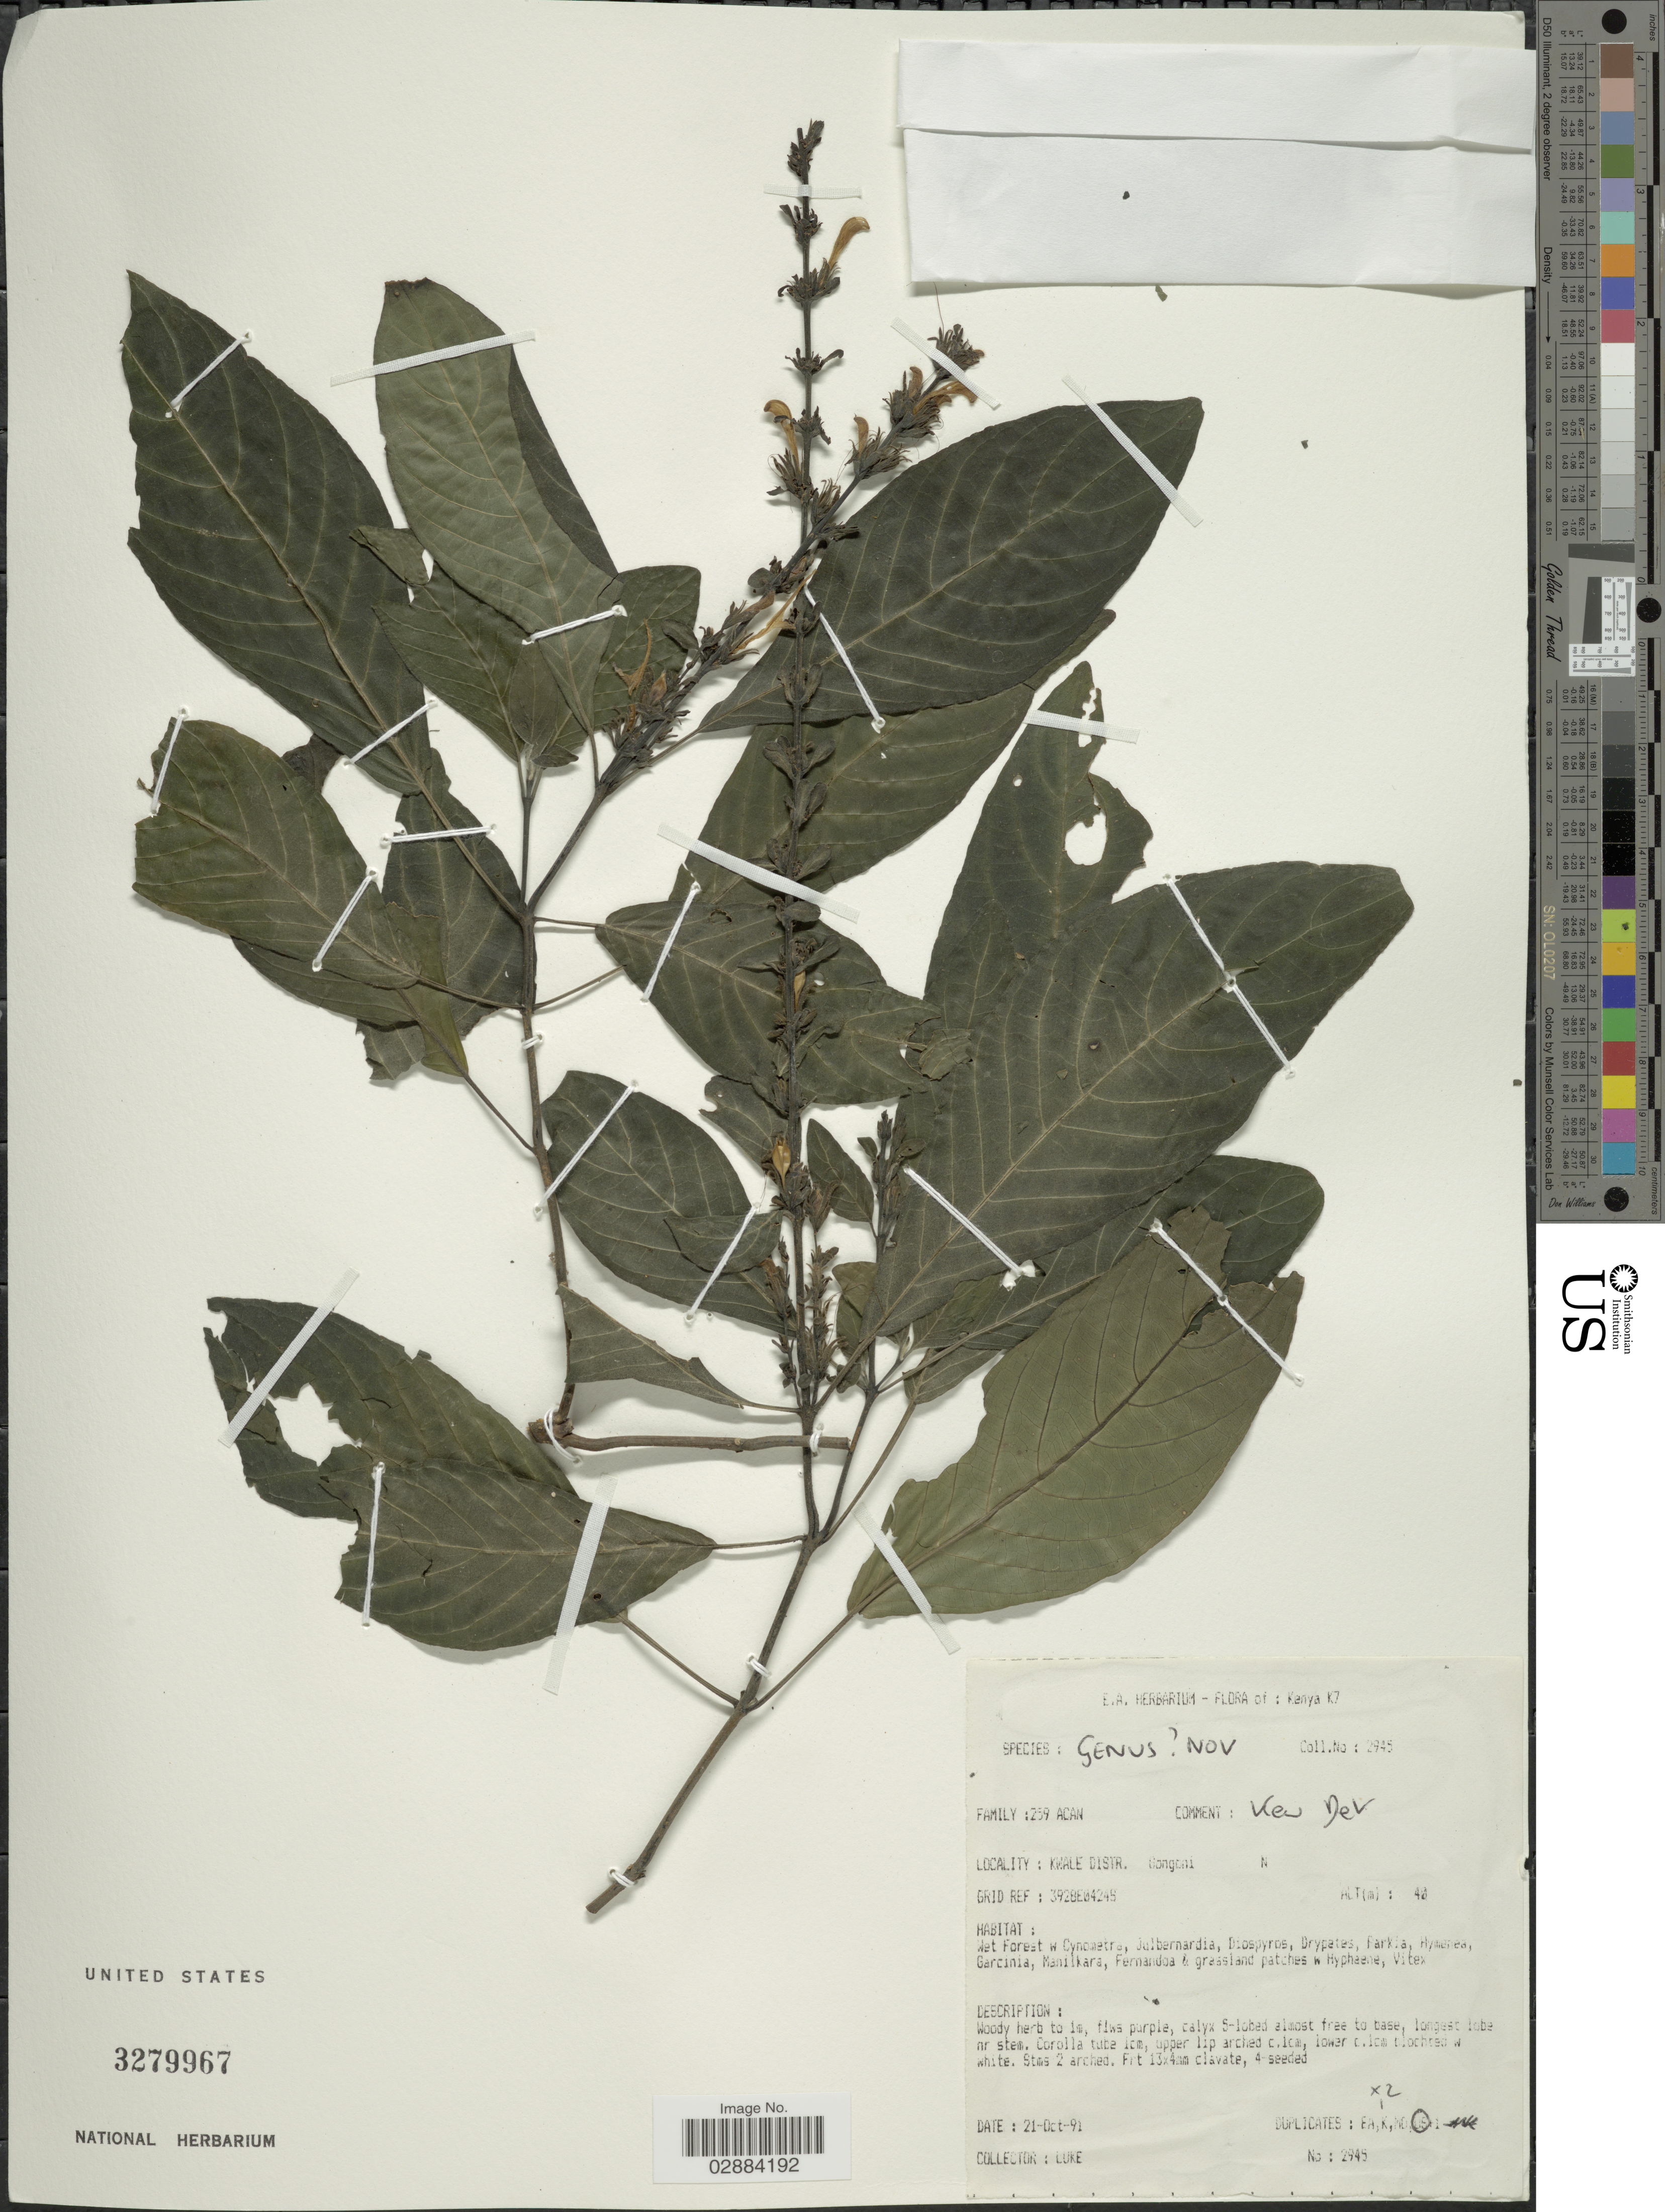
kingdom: Plantae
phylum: Tracheophyta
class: Magnoliopsida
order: Lamiales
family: Acanthaceae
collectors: -. Luke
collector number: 2949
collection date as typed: Transcribed d/m/y: 21/10/91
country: Kenya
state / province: Kwale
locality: K7. Kwale Distr. Gongoni.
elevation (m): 40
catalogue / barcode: US 3279967